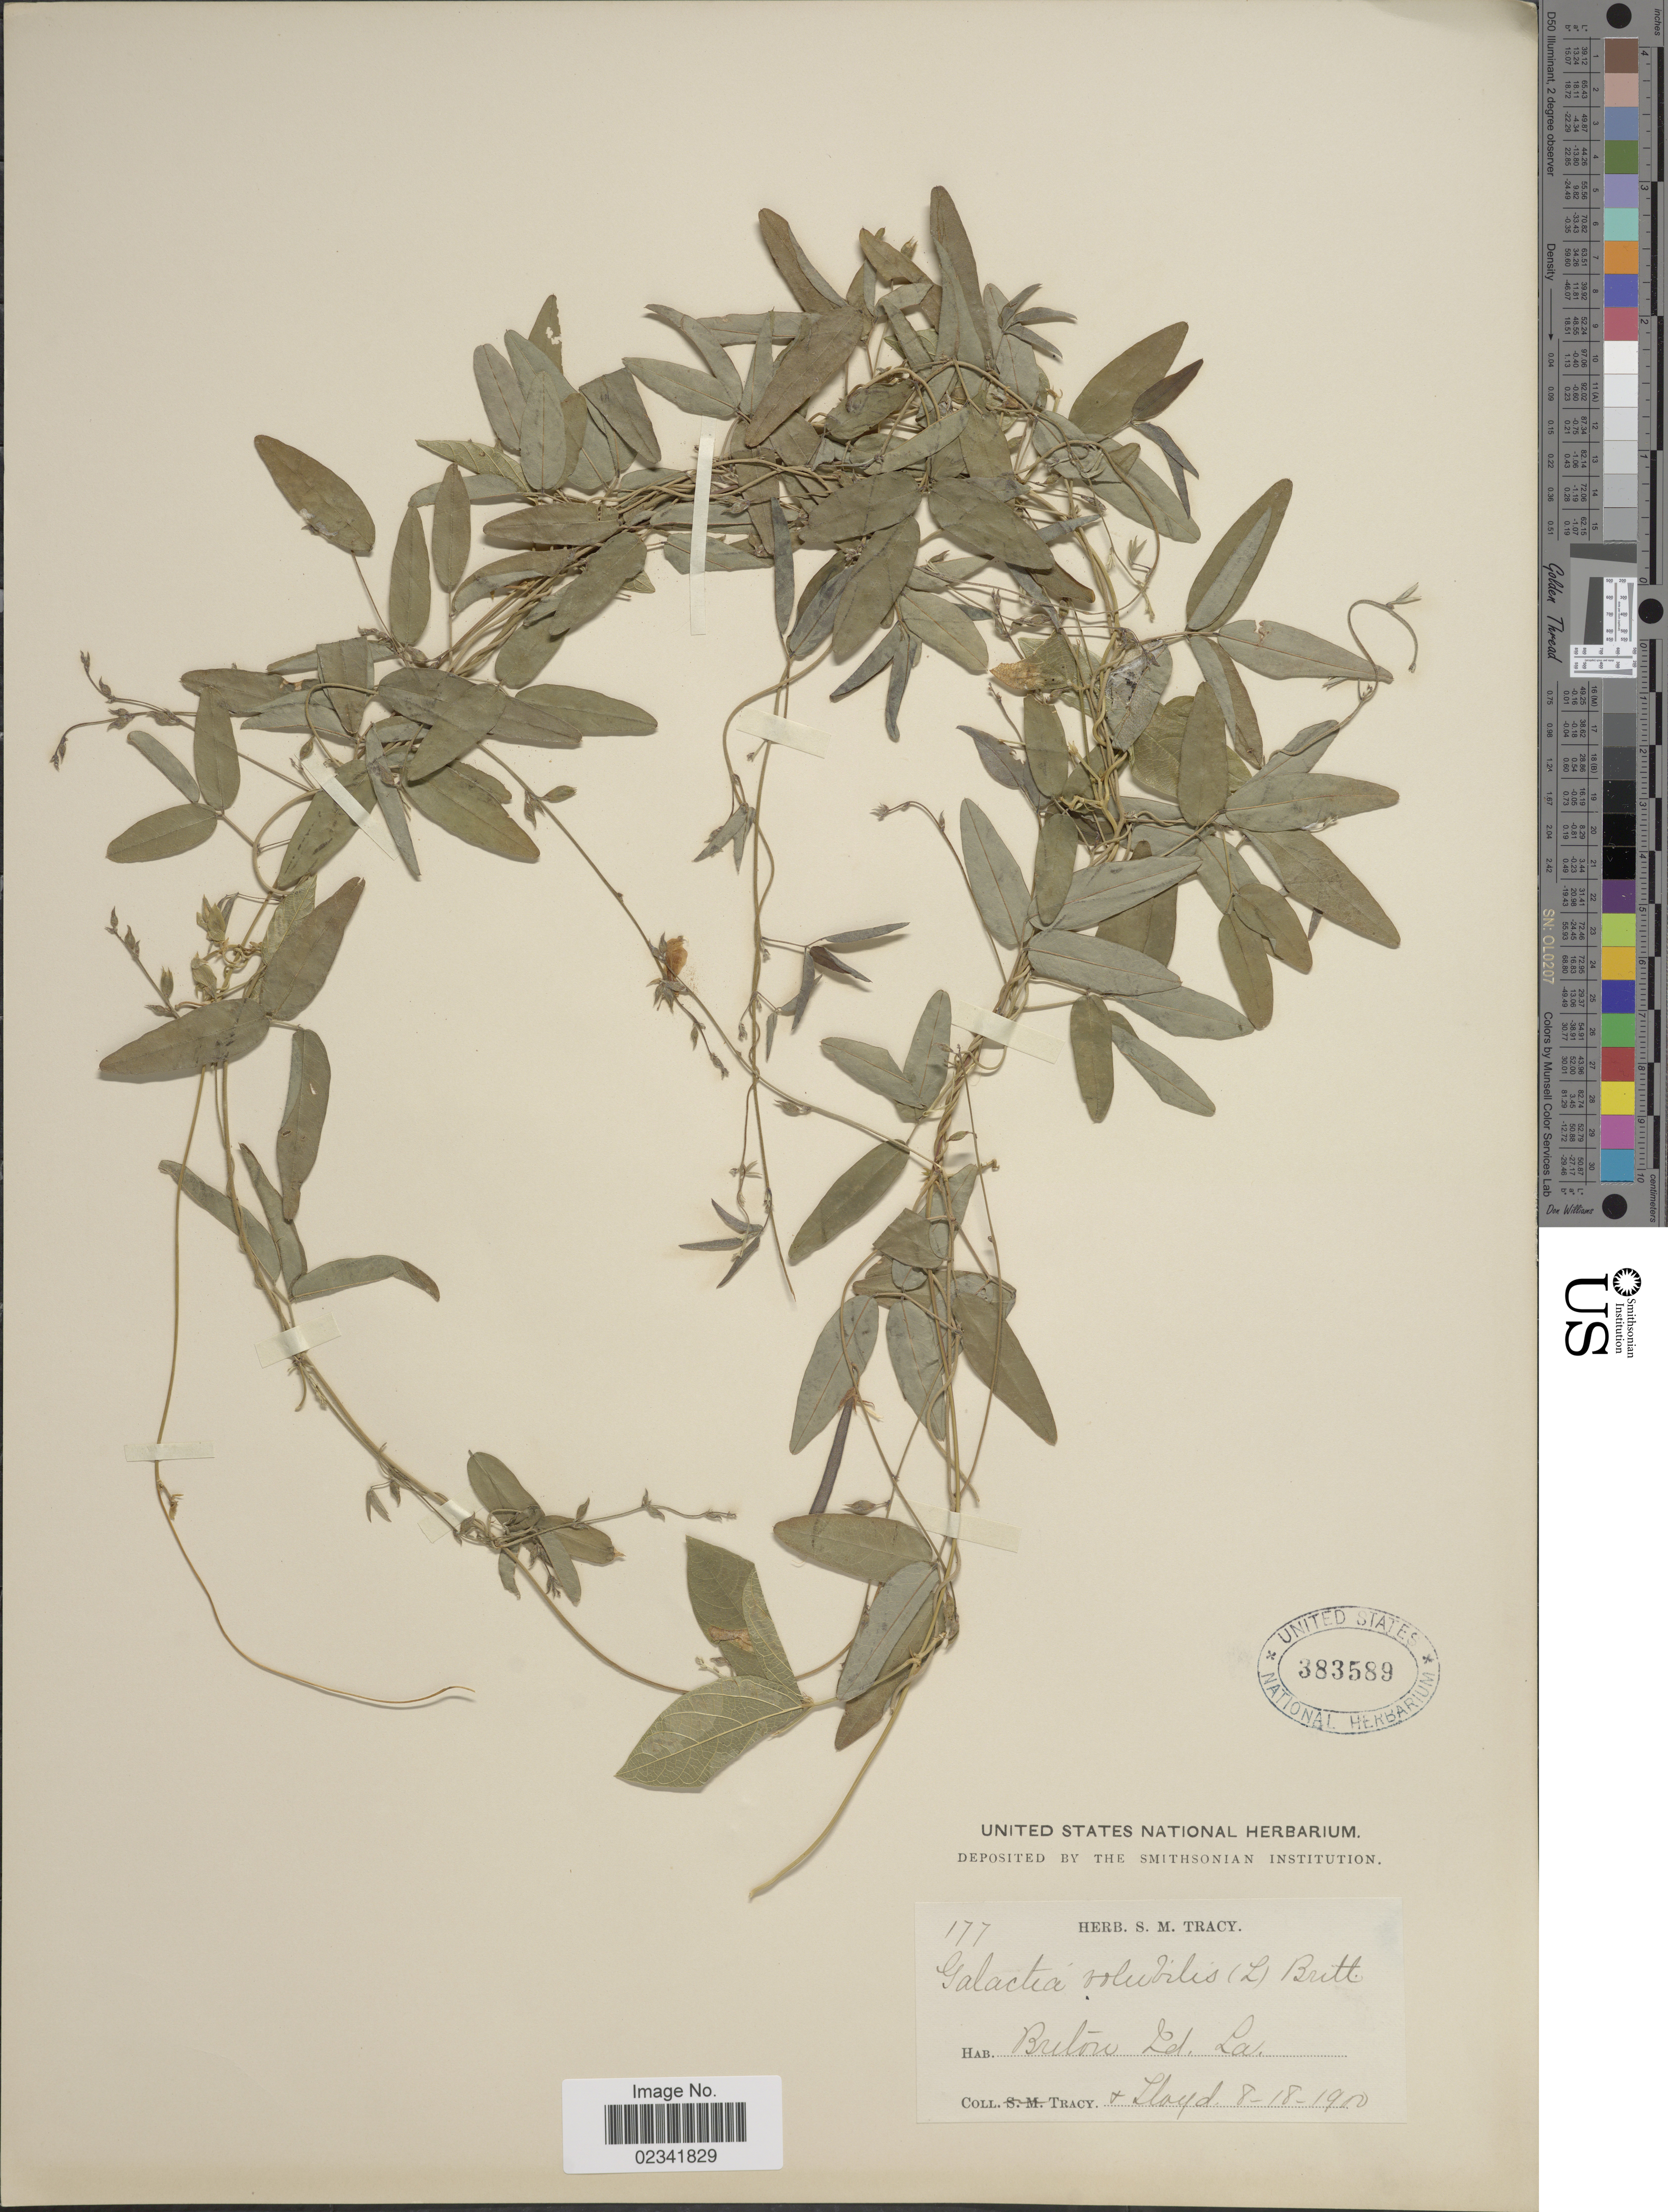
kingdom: Plantae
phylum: Tracheophyta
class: Magnoliopsida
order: Fabales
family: Fabaceae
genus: Galactia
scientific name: Galactia volubilis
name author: (L.) Britton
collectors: -. Tracy & -- Lloyd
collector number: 177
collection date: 1900-08-18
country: United States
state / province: Louisiana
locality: Breton Id.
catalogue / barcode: US 383589